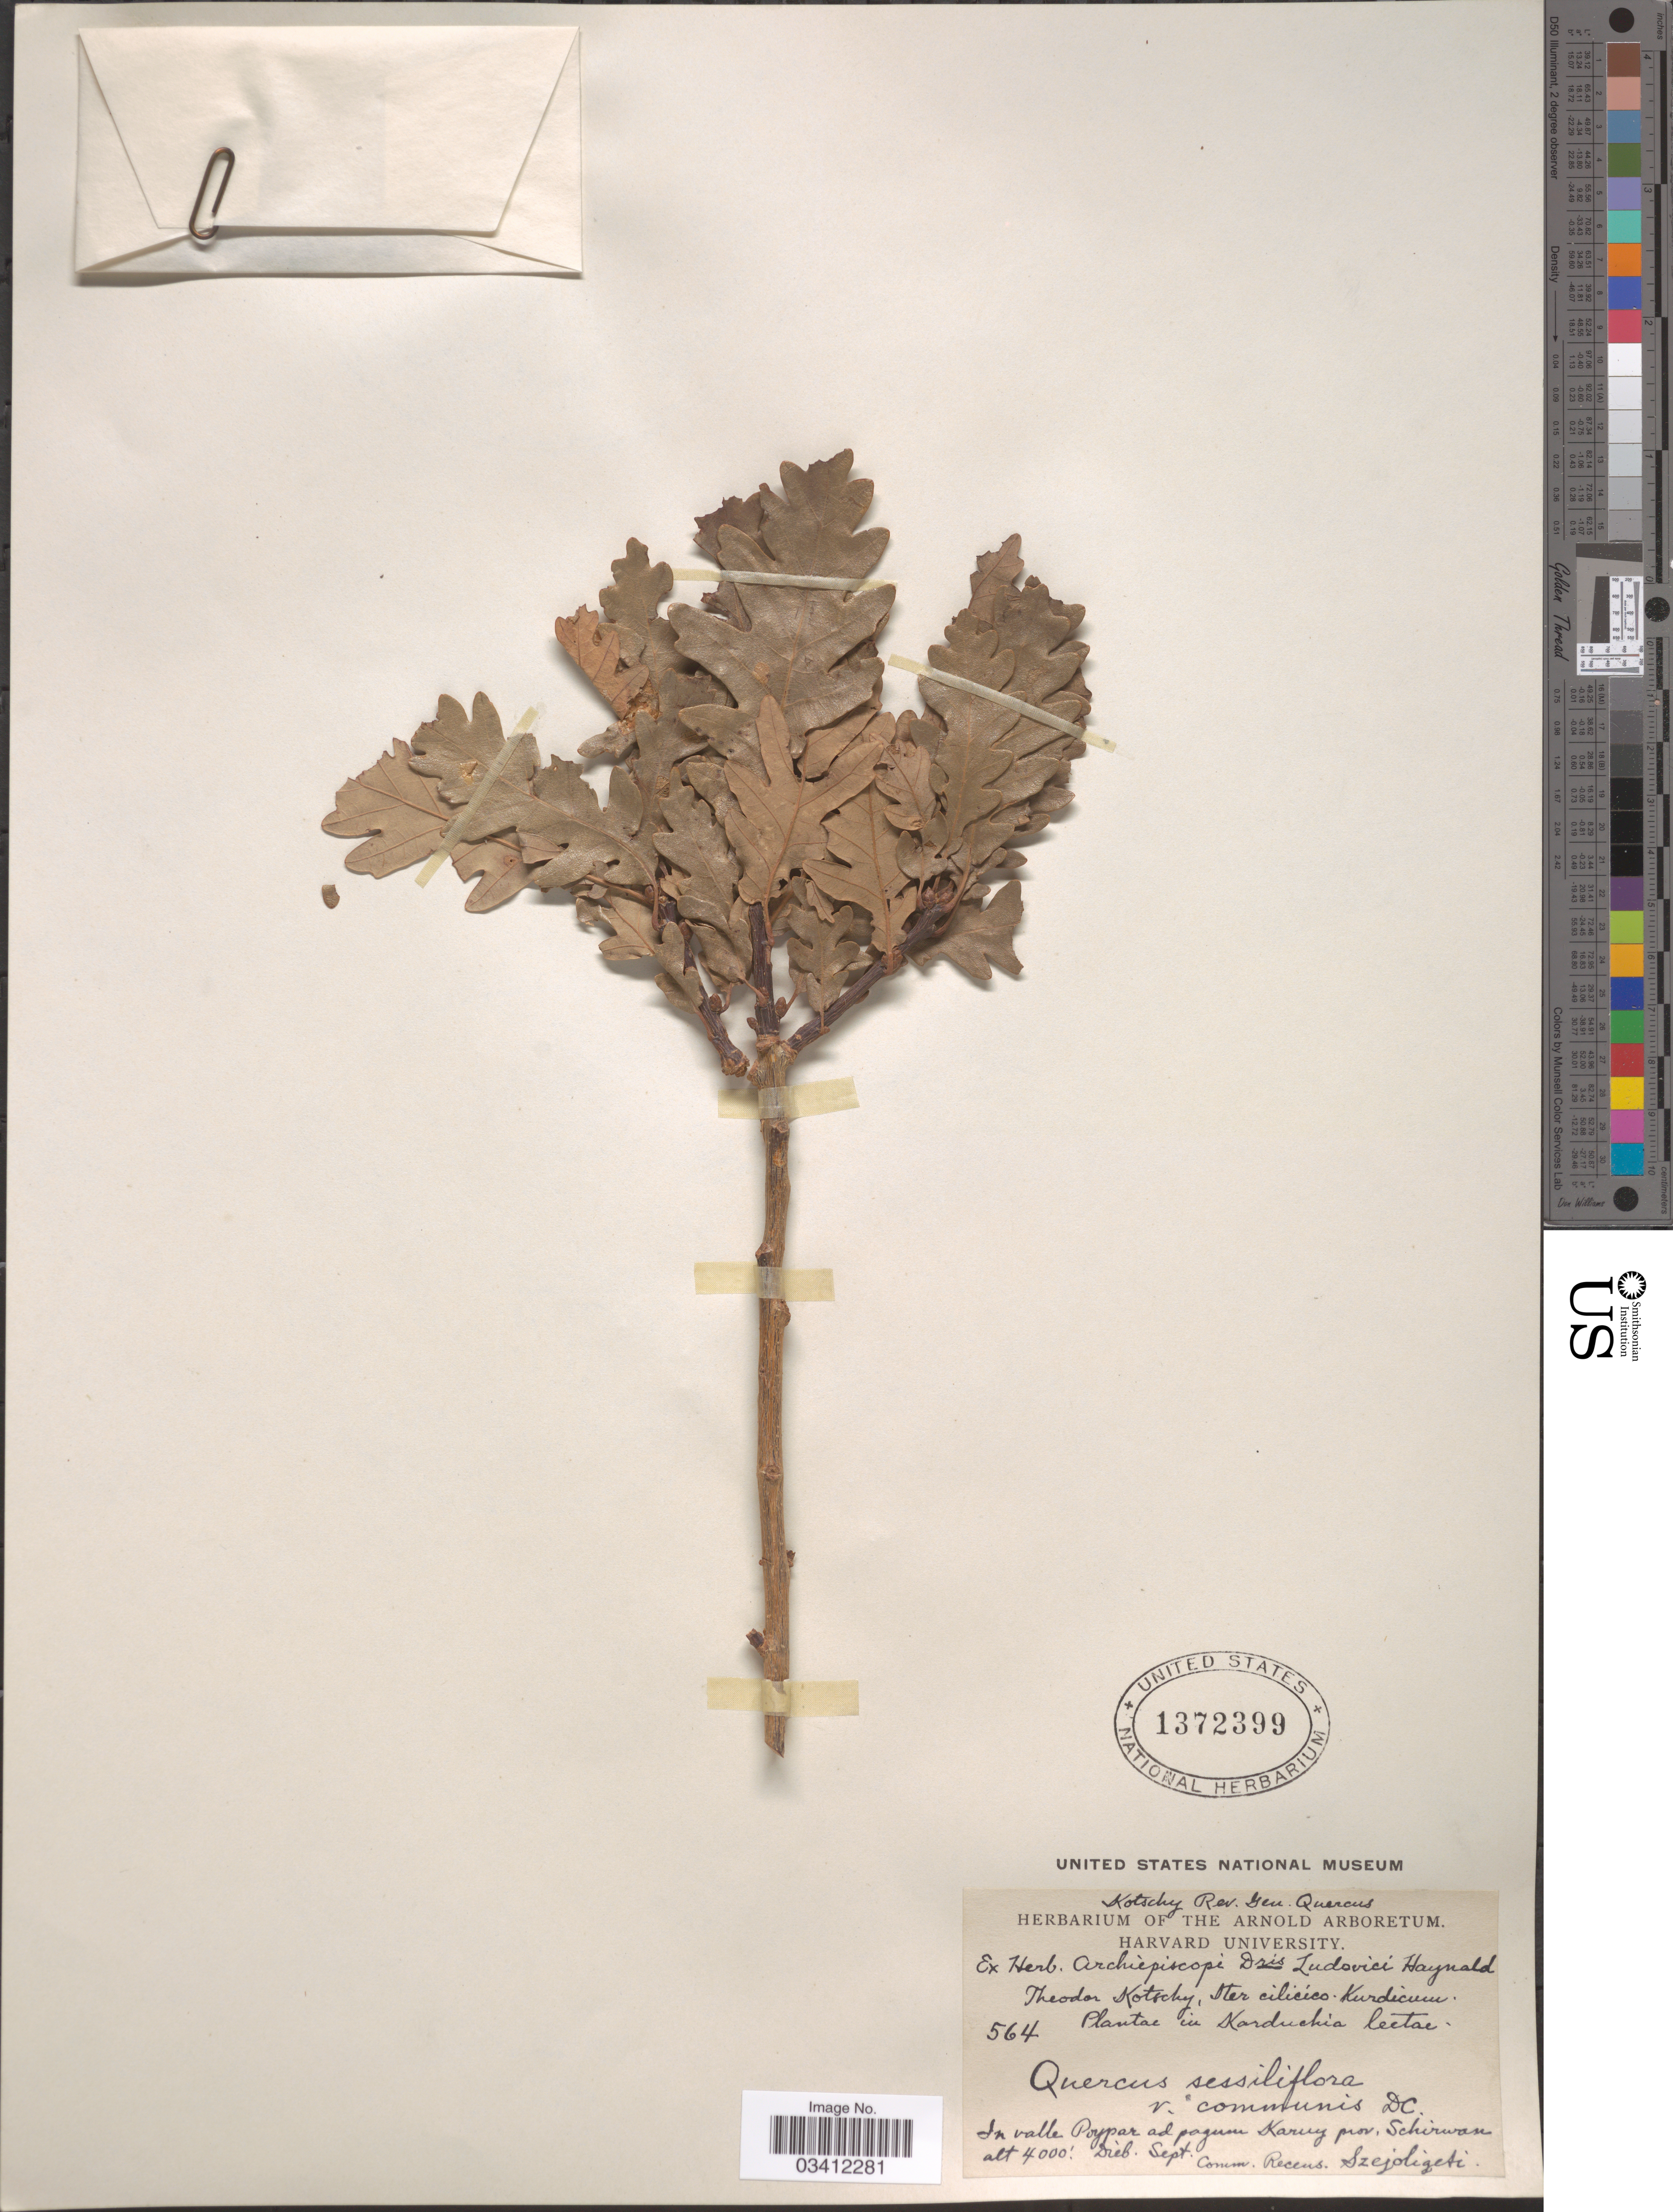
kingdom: Plantae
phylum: Tracheophyta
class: Magnoliopsida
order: Fagales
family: Fagaceae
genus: Quercus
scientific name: Quercus sessiliflora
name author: Salisb.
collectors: K. G. Kotschy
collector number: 564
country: Turkey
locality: Iter cilicico Kurdicum. Karduchia. In valle Poypar ad pagum Karuy prov. Schirwan Dieb.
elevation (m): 1219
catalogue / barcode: US 1372399